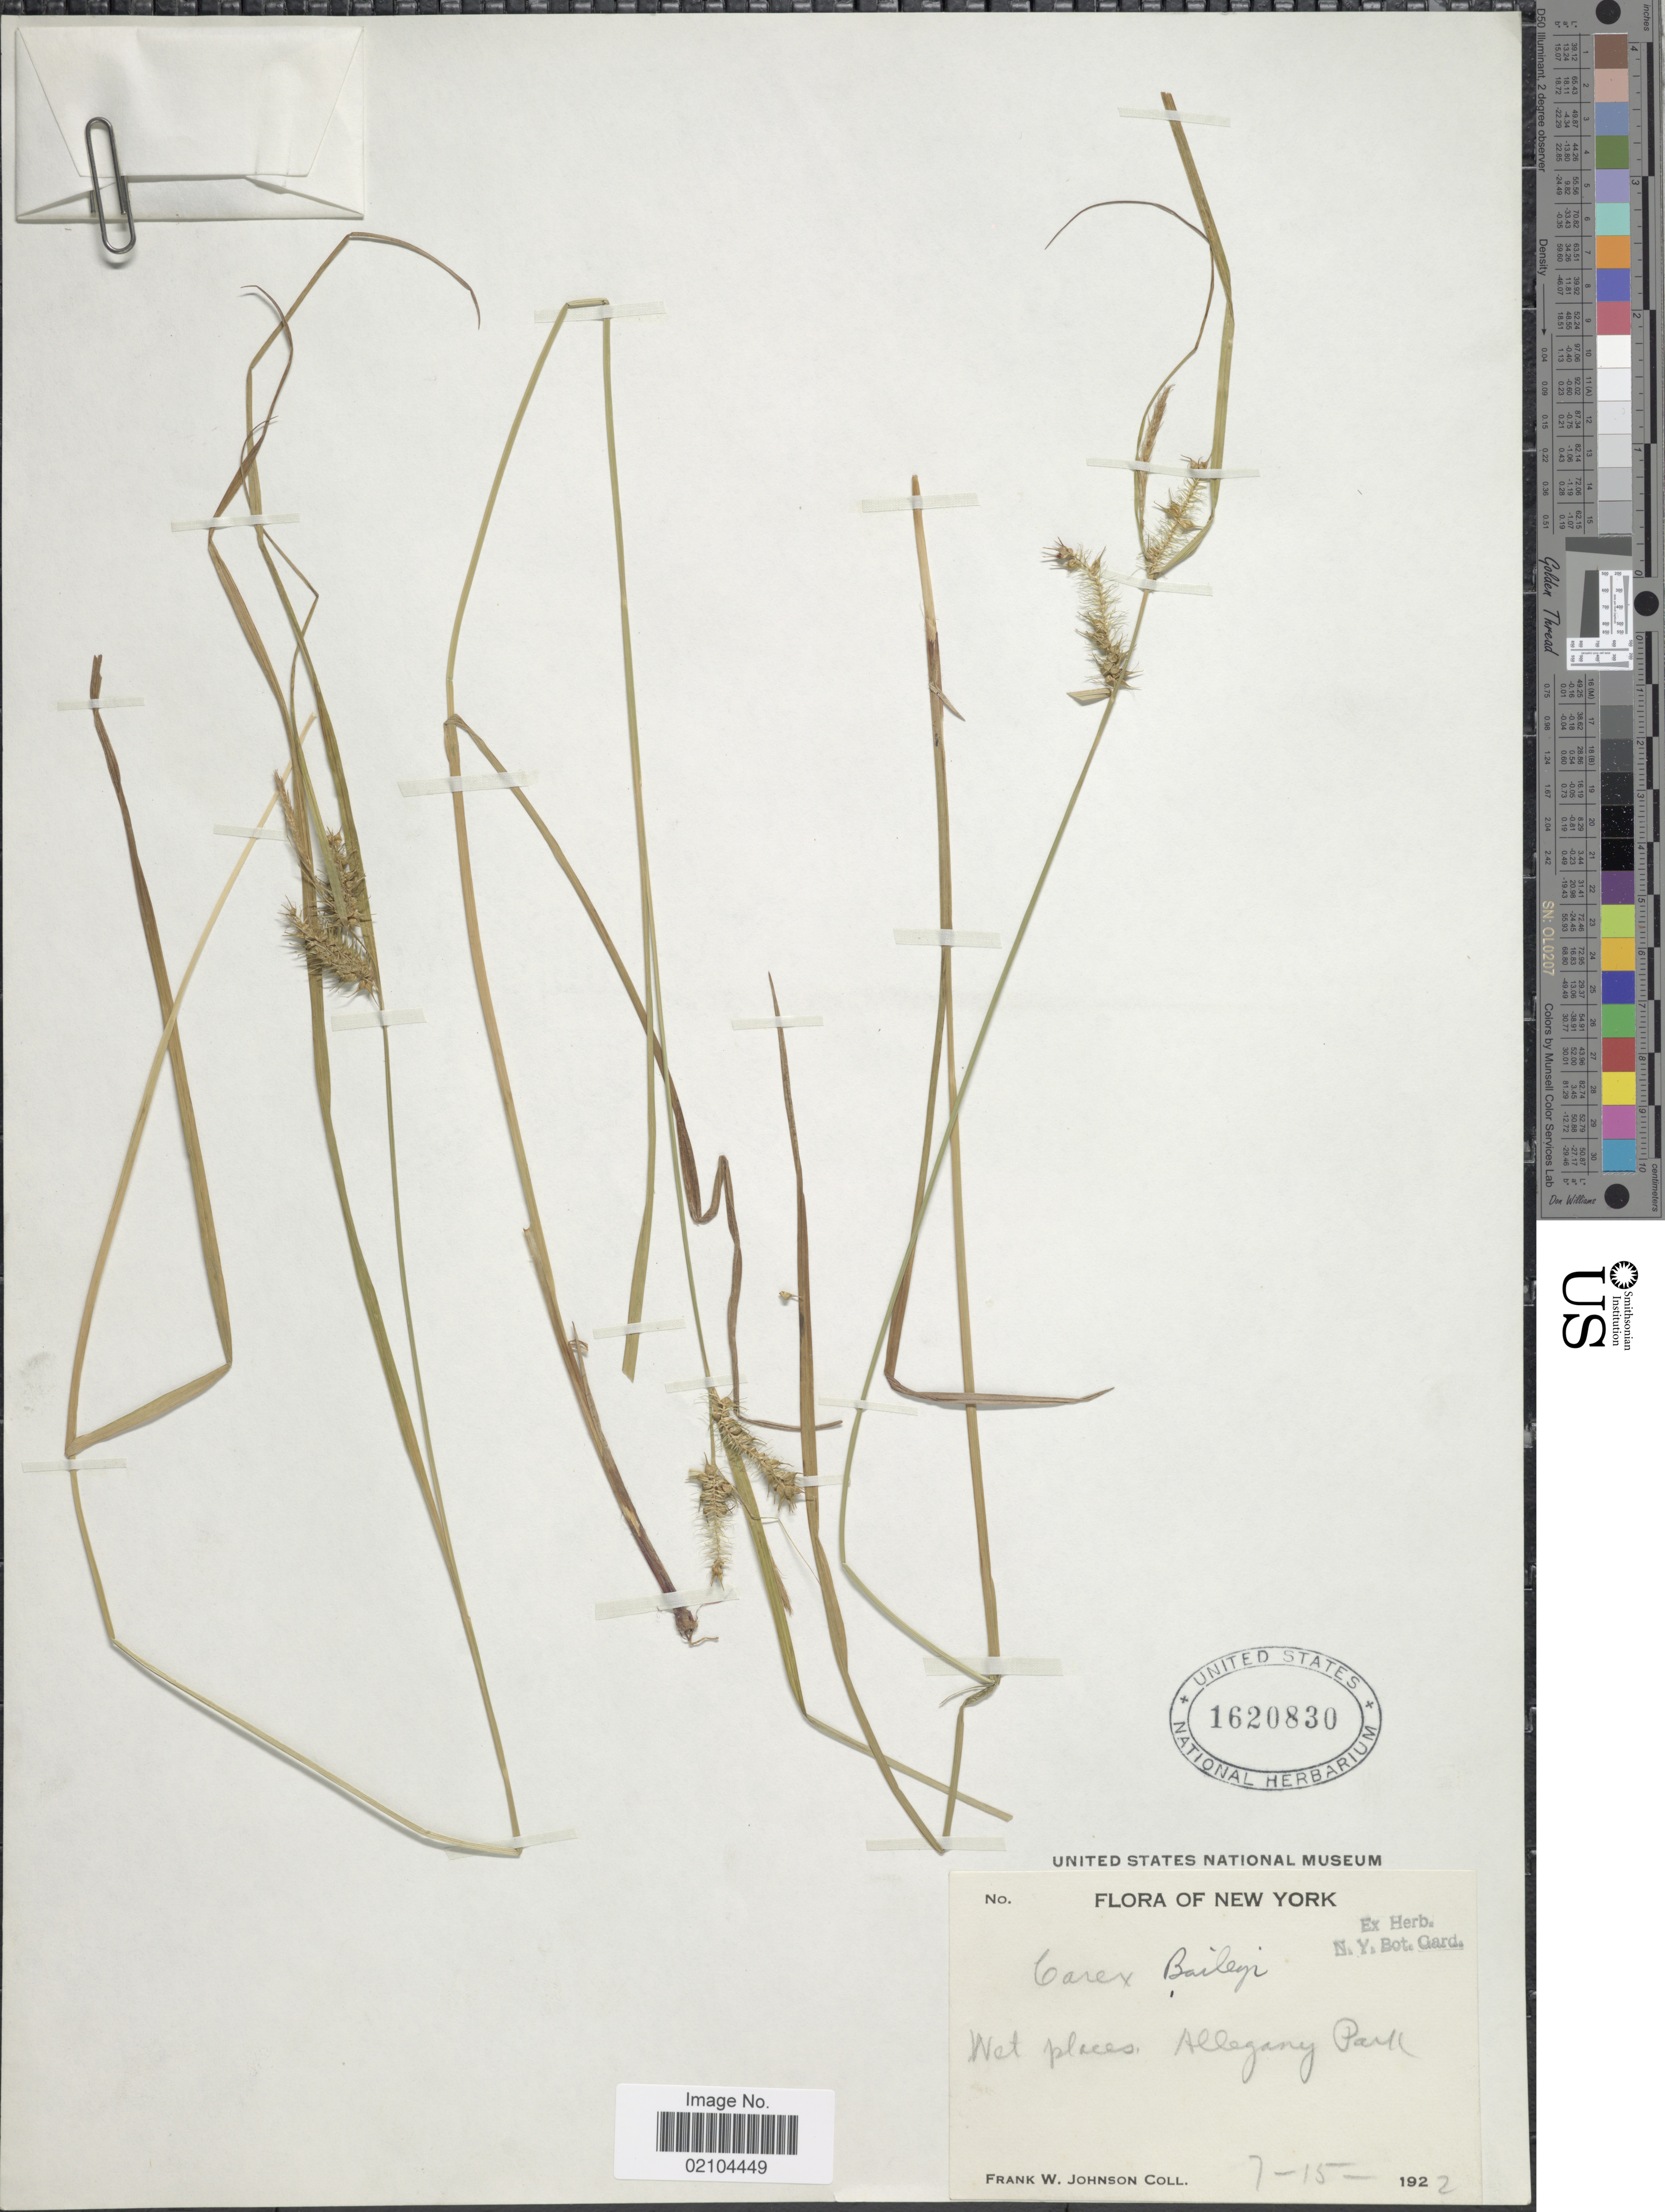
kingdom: Plantae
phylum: Tracheophyta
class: Liliopsida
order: Poales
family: Cyperaceae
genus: Carex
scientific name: Carex baileyi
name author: Britton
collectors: F. W. Johnson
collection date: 1922-07-15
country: United States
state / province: New York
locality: Allegany Park.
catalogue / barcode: US 1620830